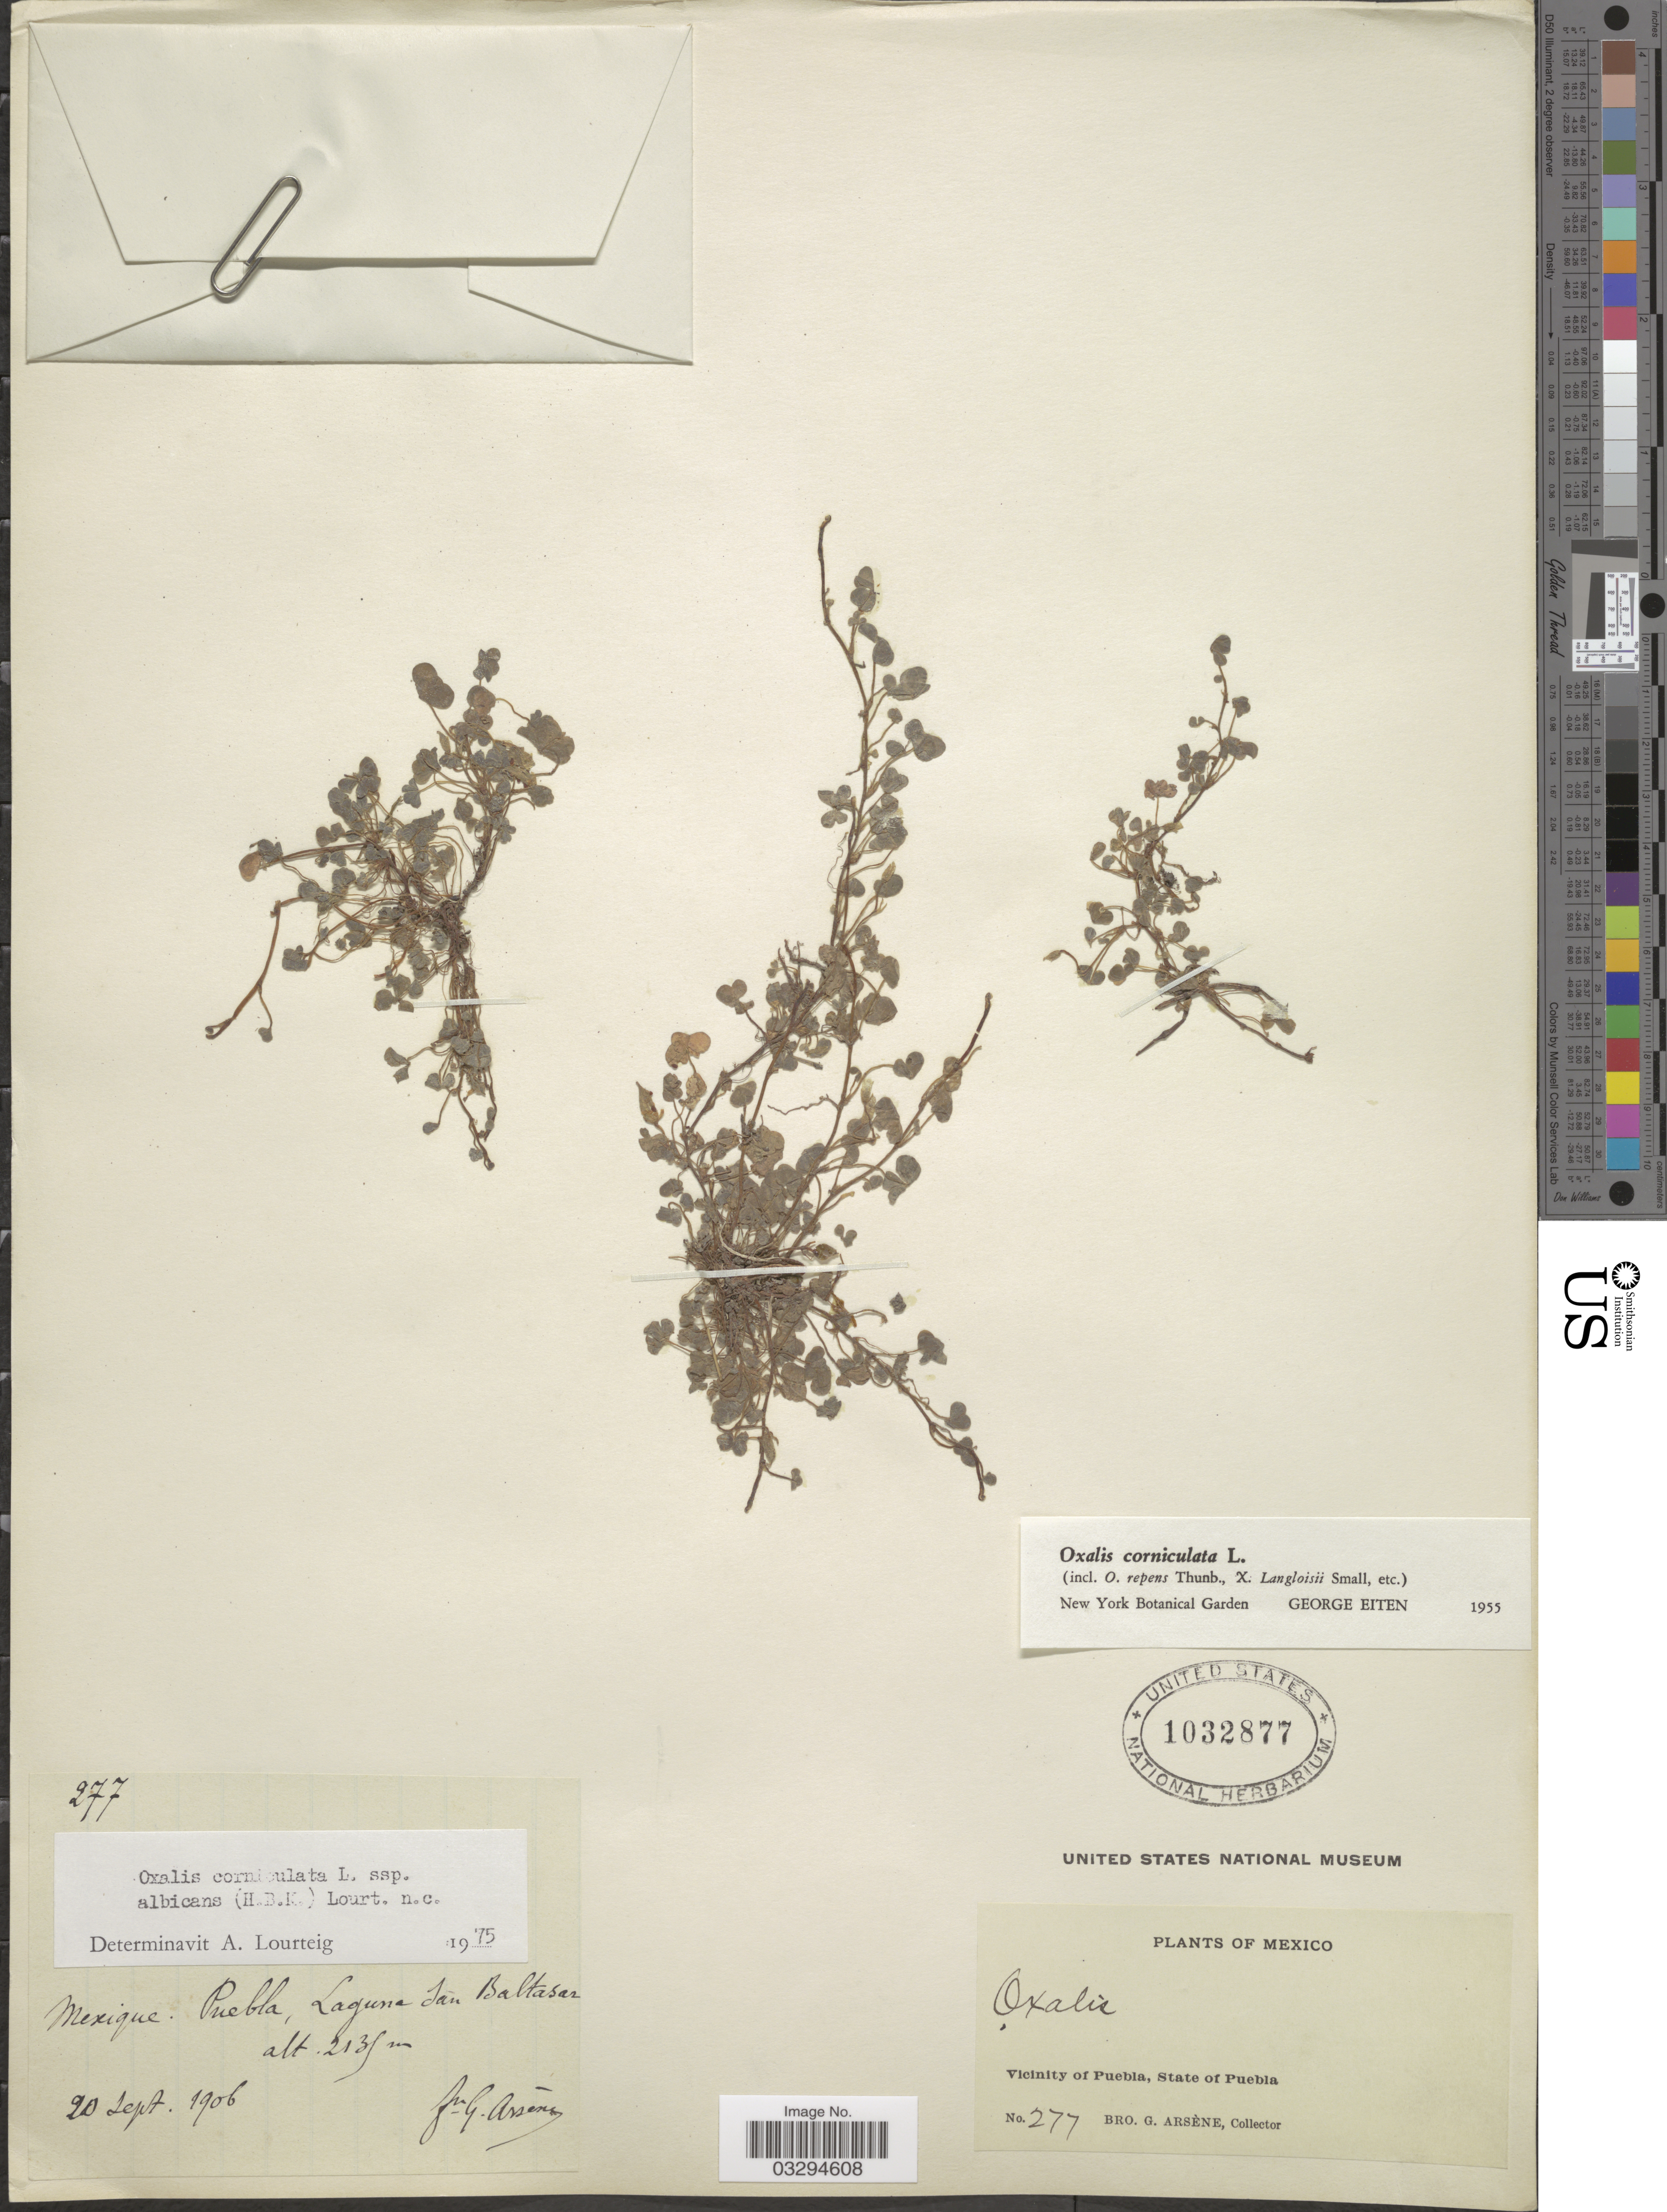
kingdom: Plantae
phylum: Tracheophyta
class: Magnoliopsida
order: Oxalidales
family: Oxalidaceae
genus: Oxalis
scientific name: Oxalis corniculata subsp. albicans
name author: (Kunth) Lourteig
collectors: Bro. G. Arsène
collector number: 277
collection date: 1906-09-20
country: Mexico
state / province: Puebla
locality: Laguna Sán Baltasar. Vicinity of Puebla.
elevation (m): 2135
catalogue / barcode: US 1032877